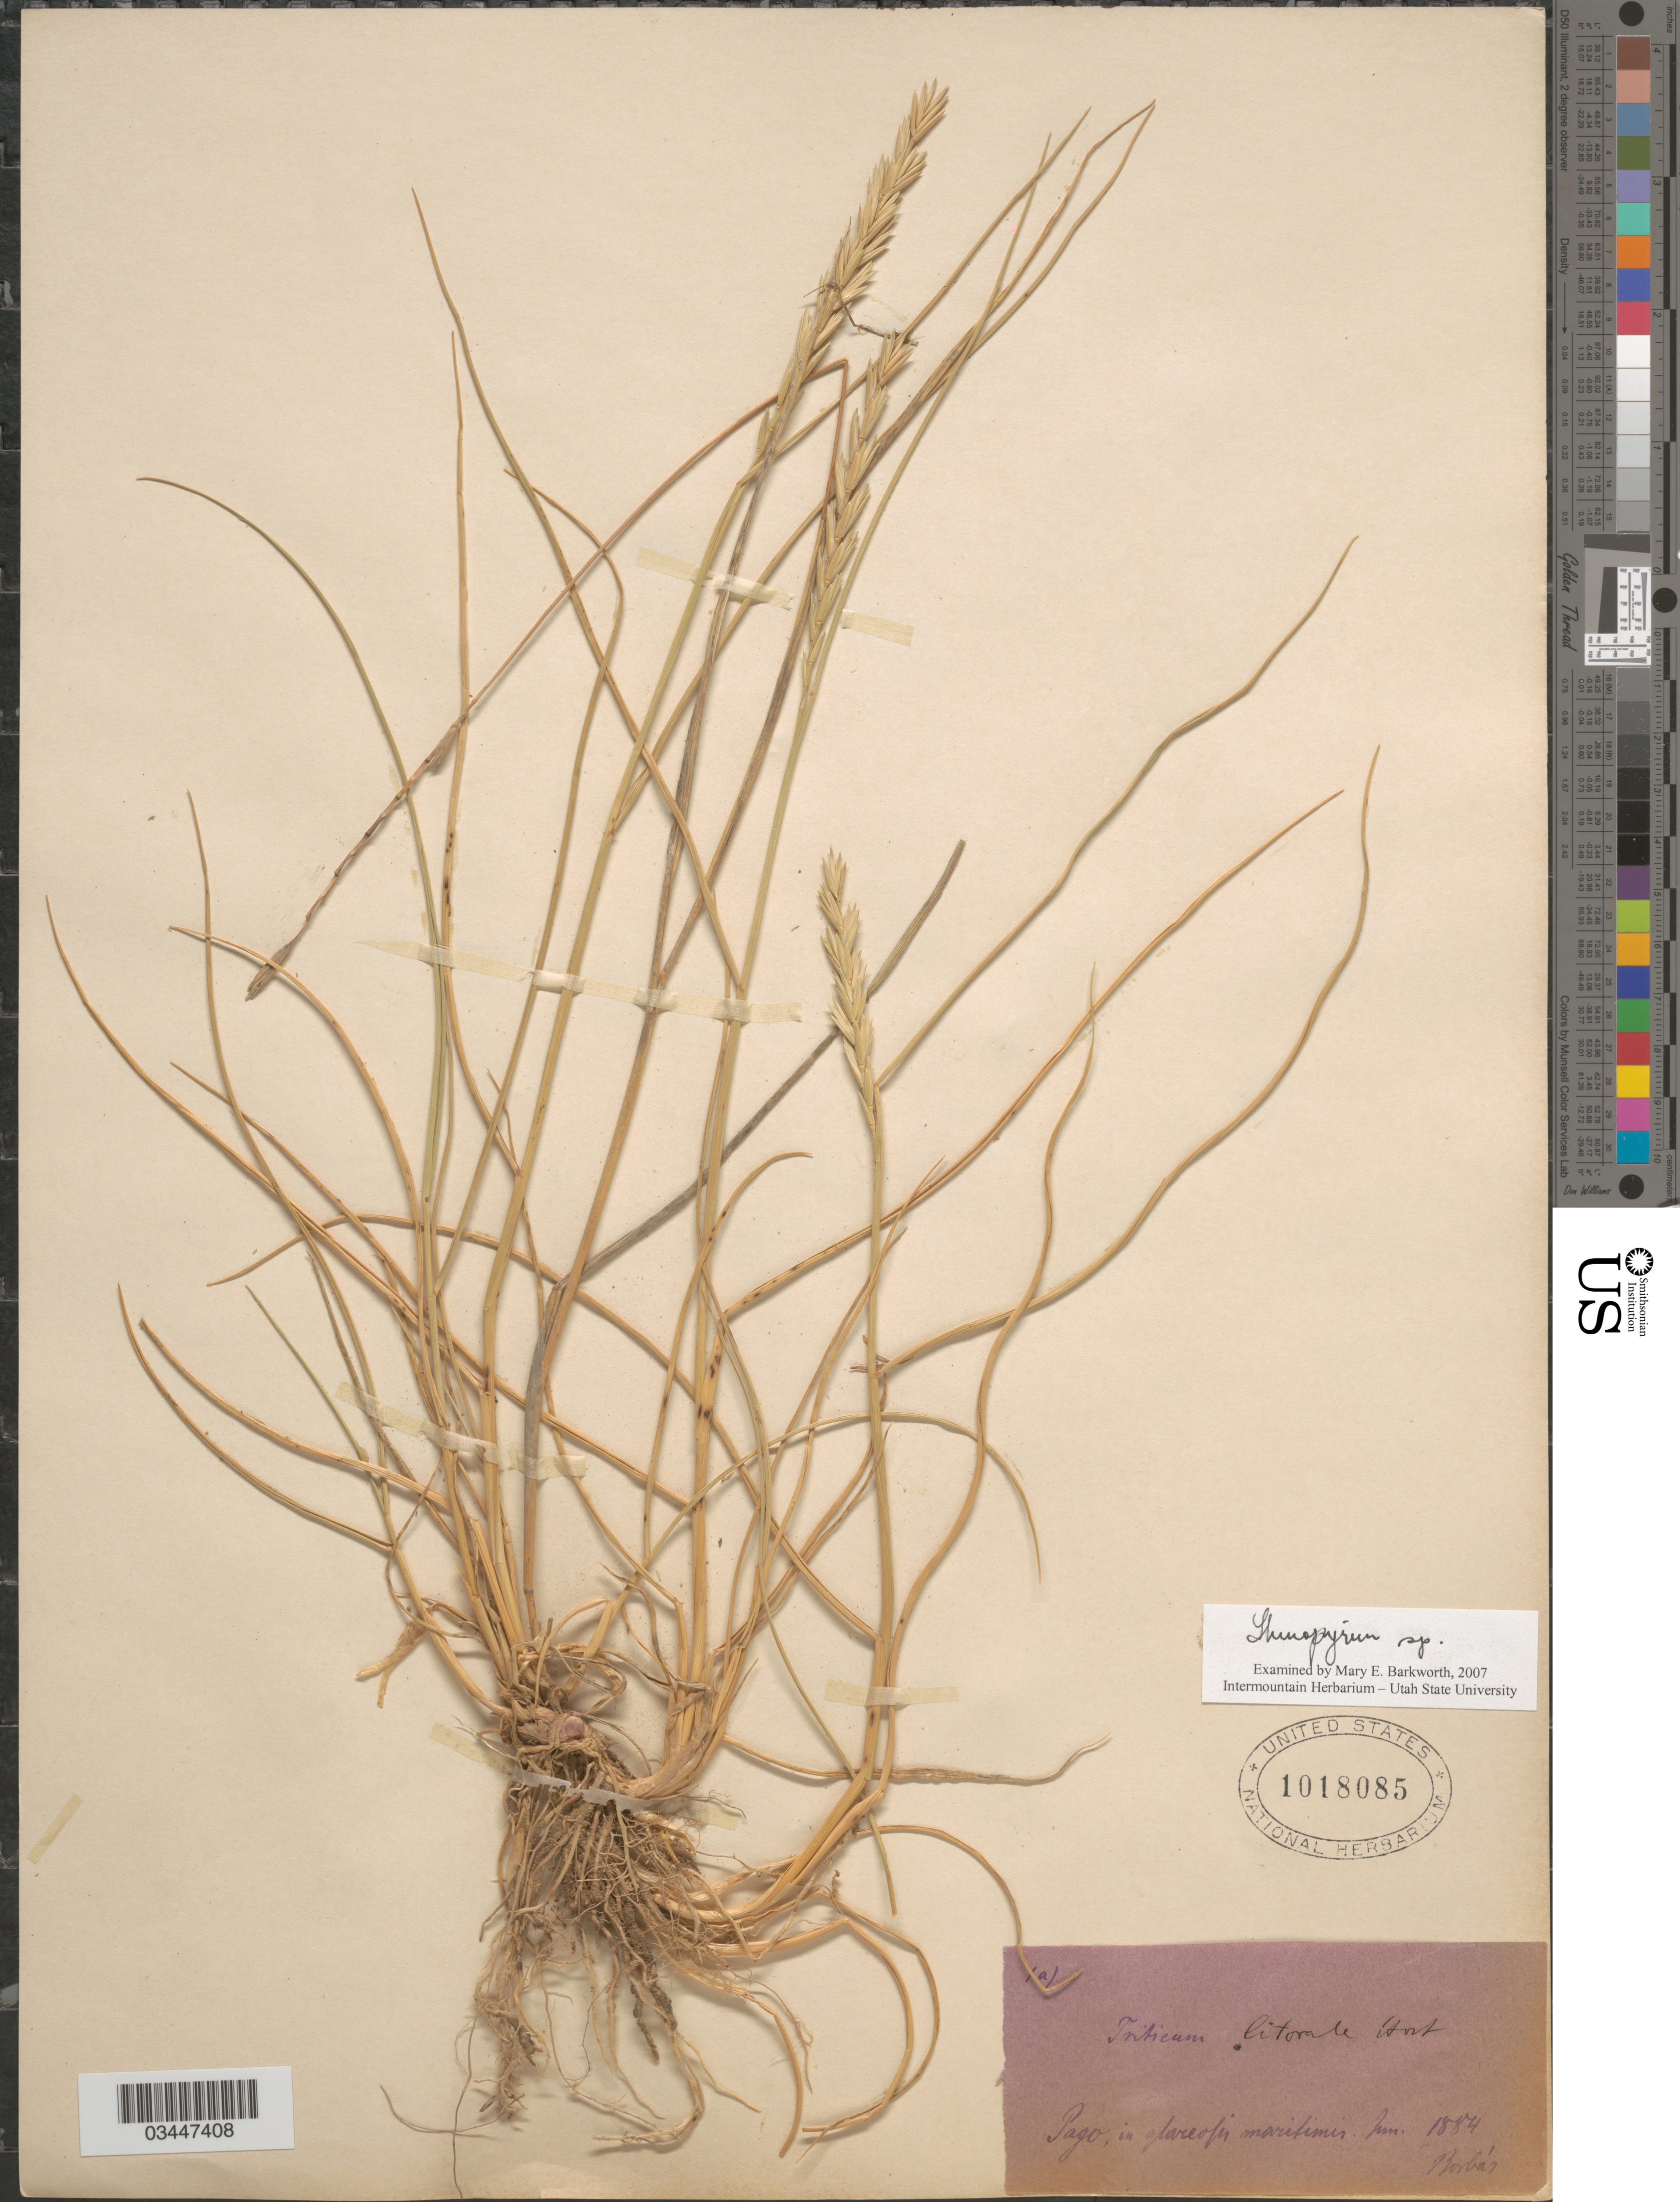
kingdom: Plantae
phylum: Tracheophyta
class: Liliopsida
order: Poales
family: Poaceae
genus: Thinopyrum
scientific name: Thinopyrum sp.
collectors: V. von Borbás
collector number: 1a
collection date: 1884-06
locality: Pago, in glareosis maritimes.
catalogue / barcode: US 1018085